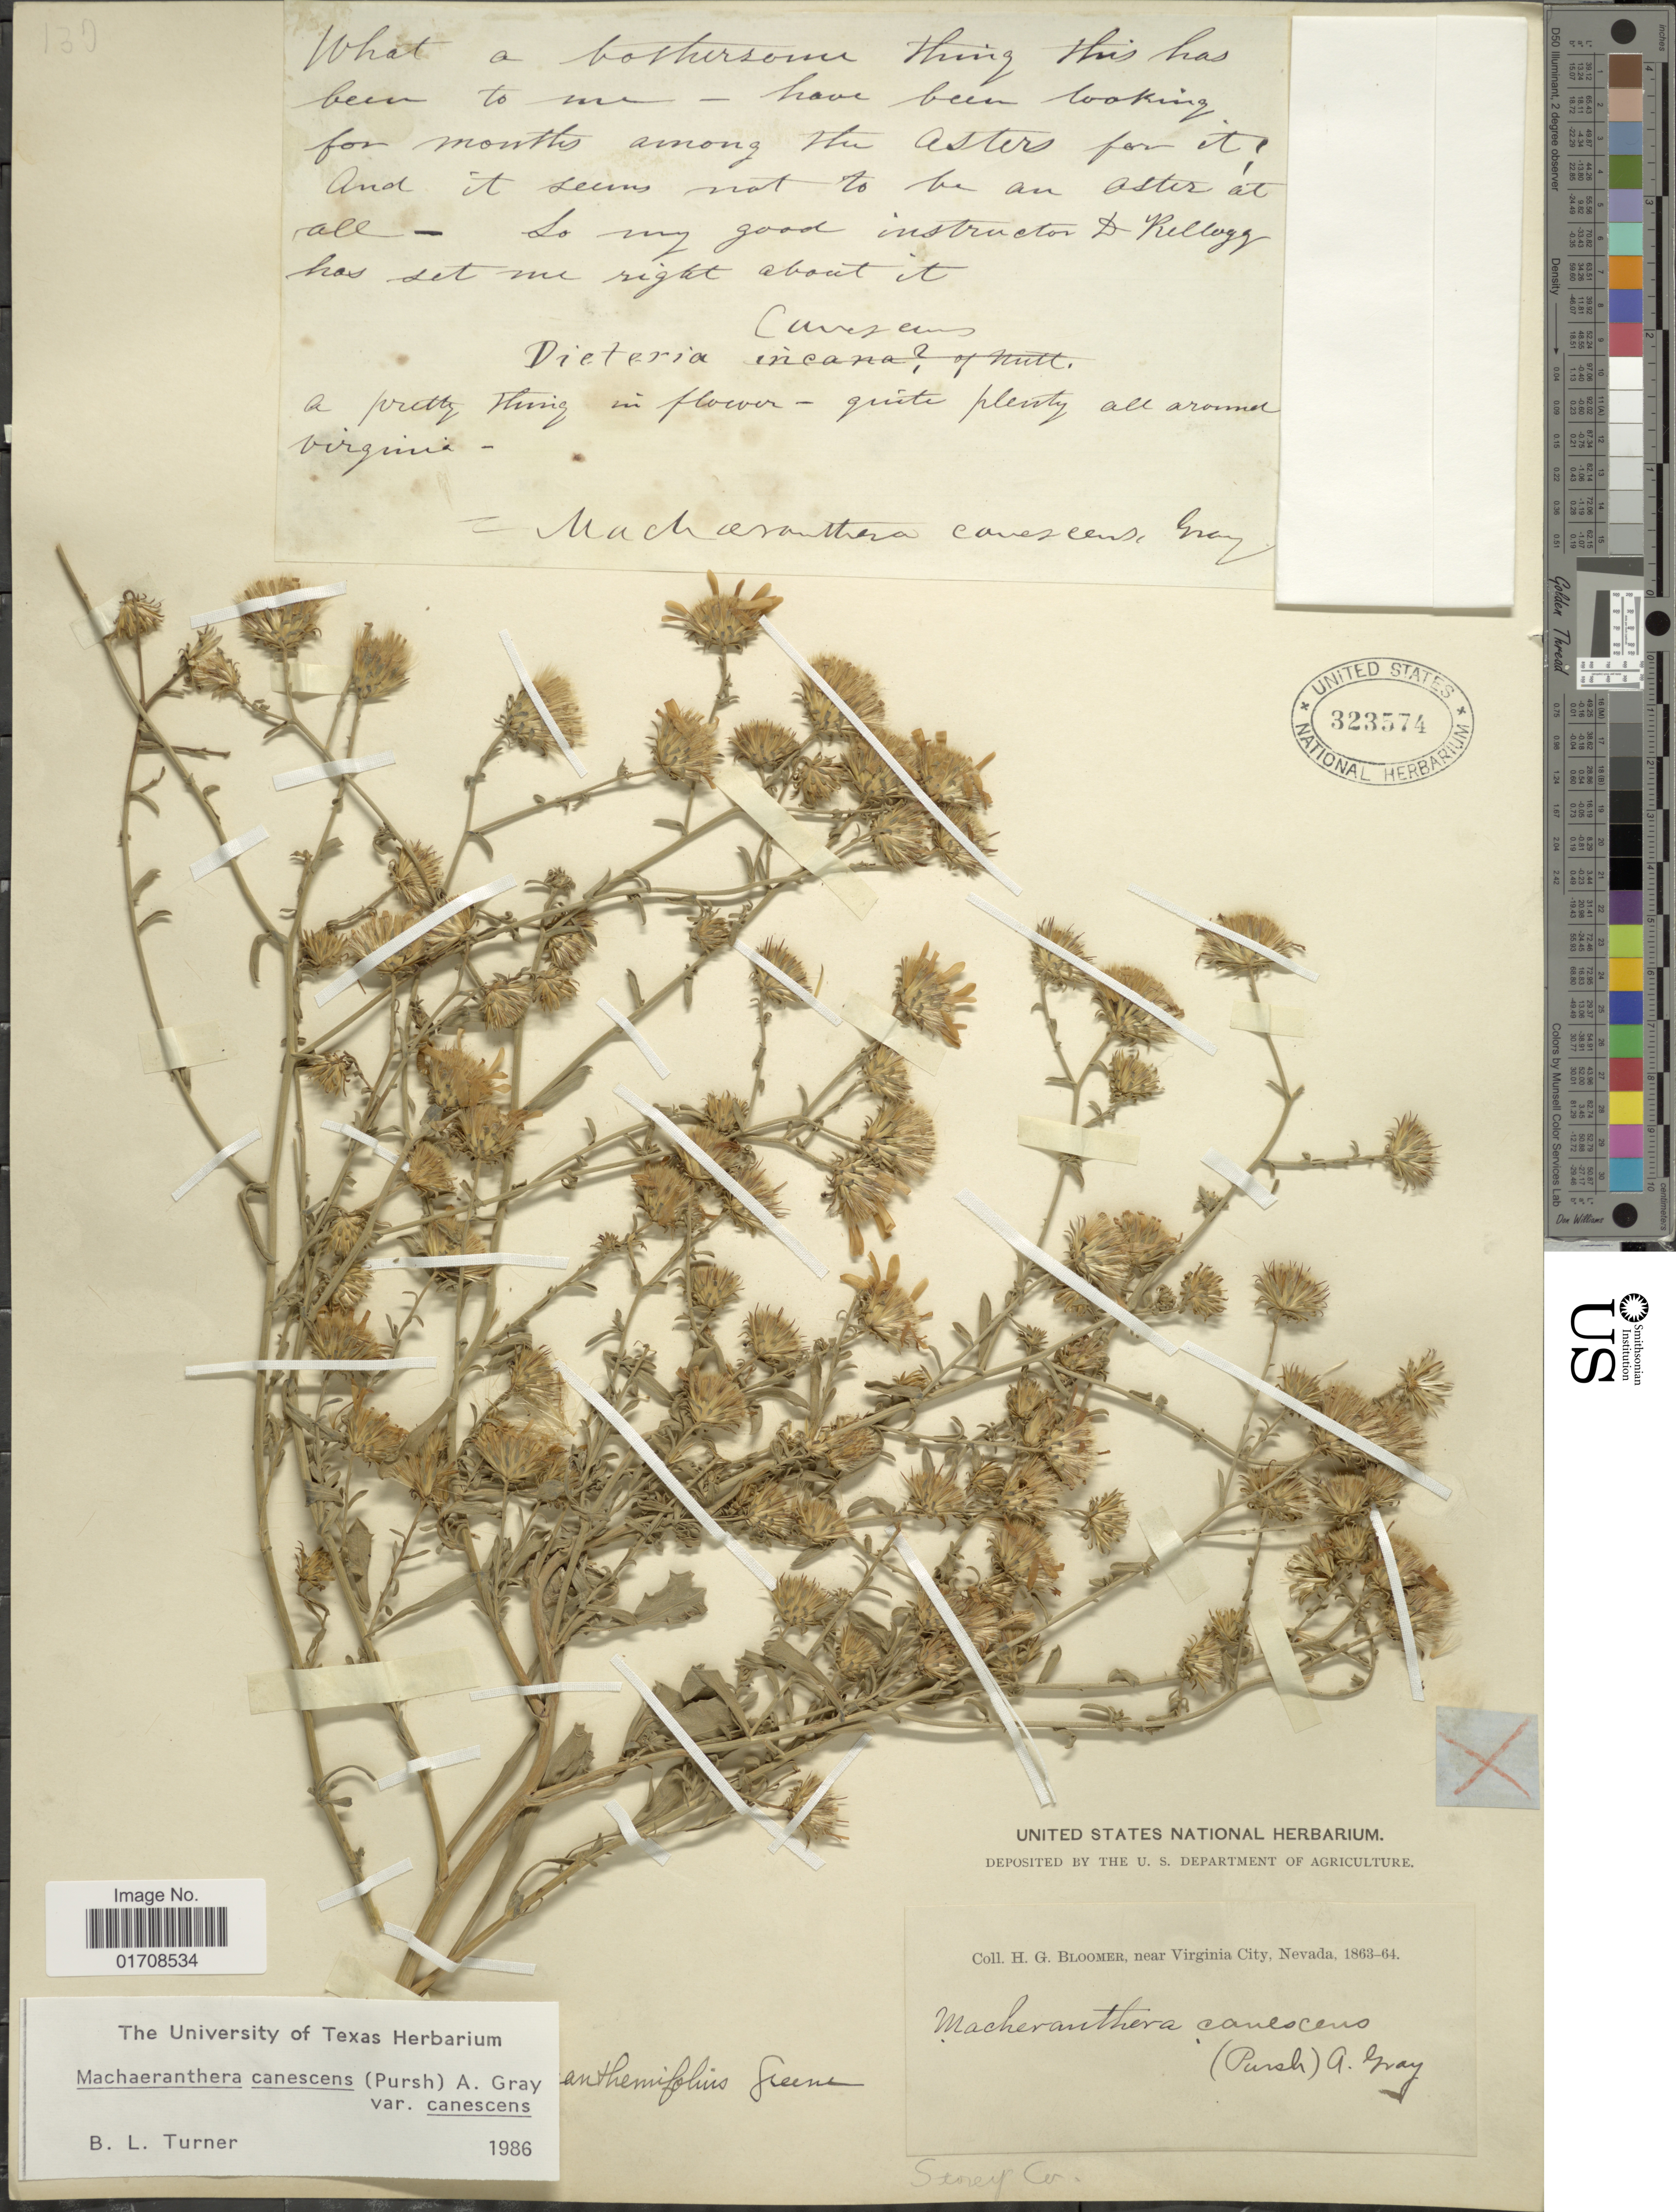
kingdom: Plantae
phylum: Tracheophyta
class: Magnoliopsida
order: Asterales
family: Asteraceae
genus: Machaeranthera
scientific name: Machaeranthera canescens var. canescens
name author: (Pursh) A. Gray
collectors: H. Bloomer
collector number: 13J?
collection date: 1863/1864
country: United States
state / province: Nevada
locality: Near Virginia City, Storey Co.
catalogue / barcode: US 323574